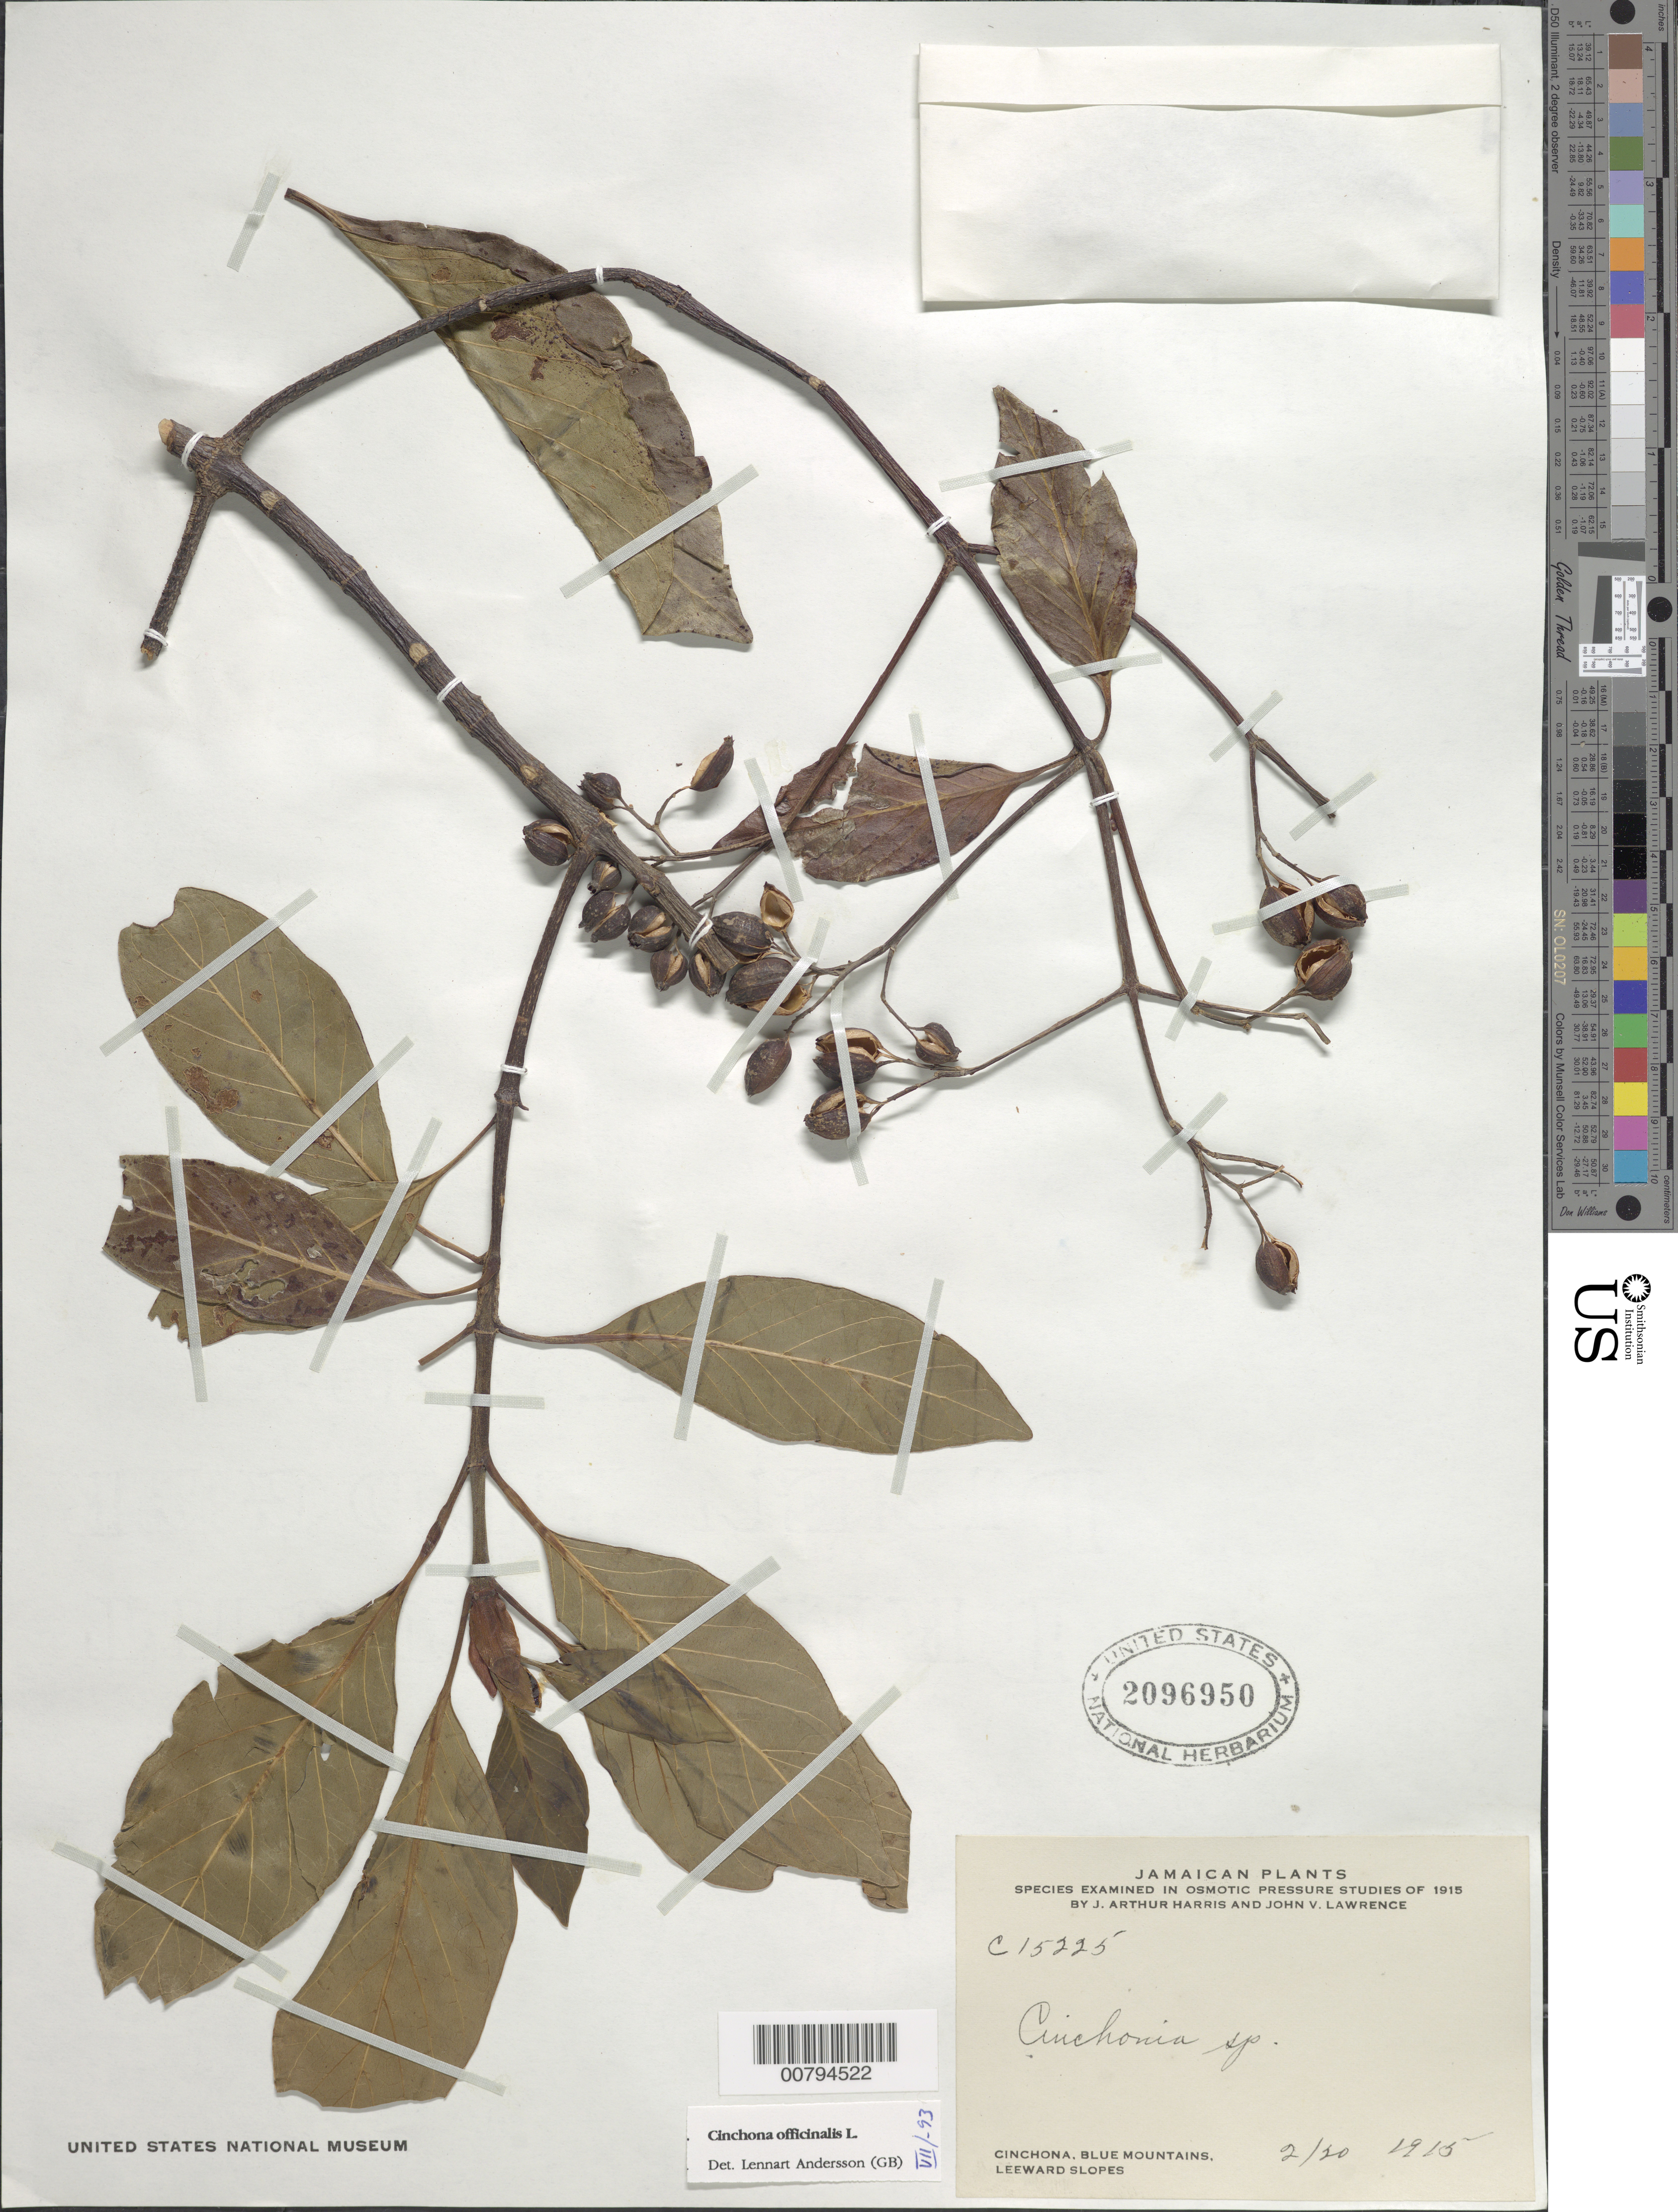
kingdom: Plantae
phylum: Tracheophyta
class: Magnoliopsida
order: Gentianales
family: Rubiaceae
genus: Cinchona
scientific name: Cinchona officinalis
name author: L.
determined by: Andersson, [Bengt] Lennart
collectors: J. A. Harris & J. Lawrence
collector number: C 15225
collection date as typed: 20 Feb 1915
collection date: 1915-02-20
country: Jamaica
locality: Cinchona, Blue Mountains, leeward slopes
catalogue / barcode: US 2096950